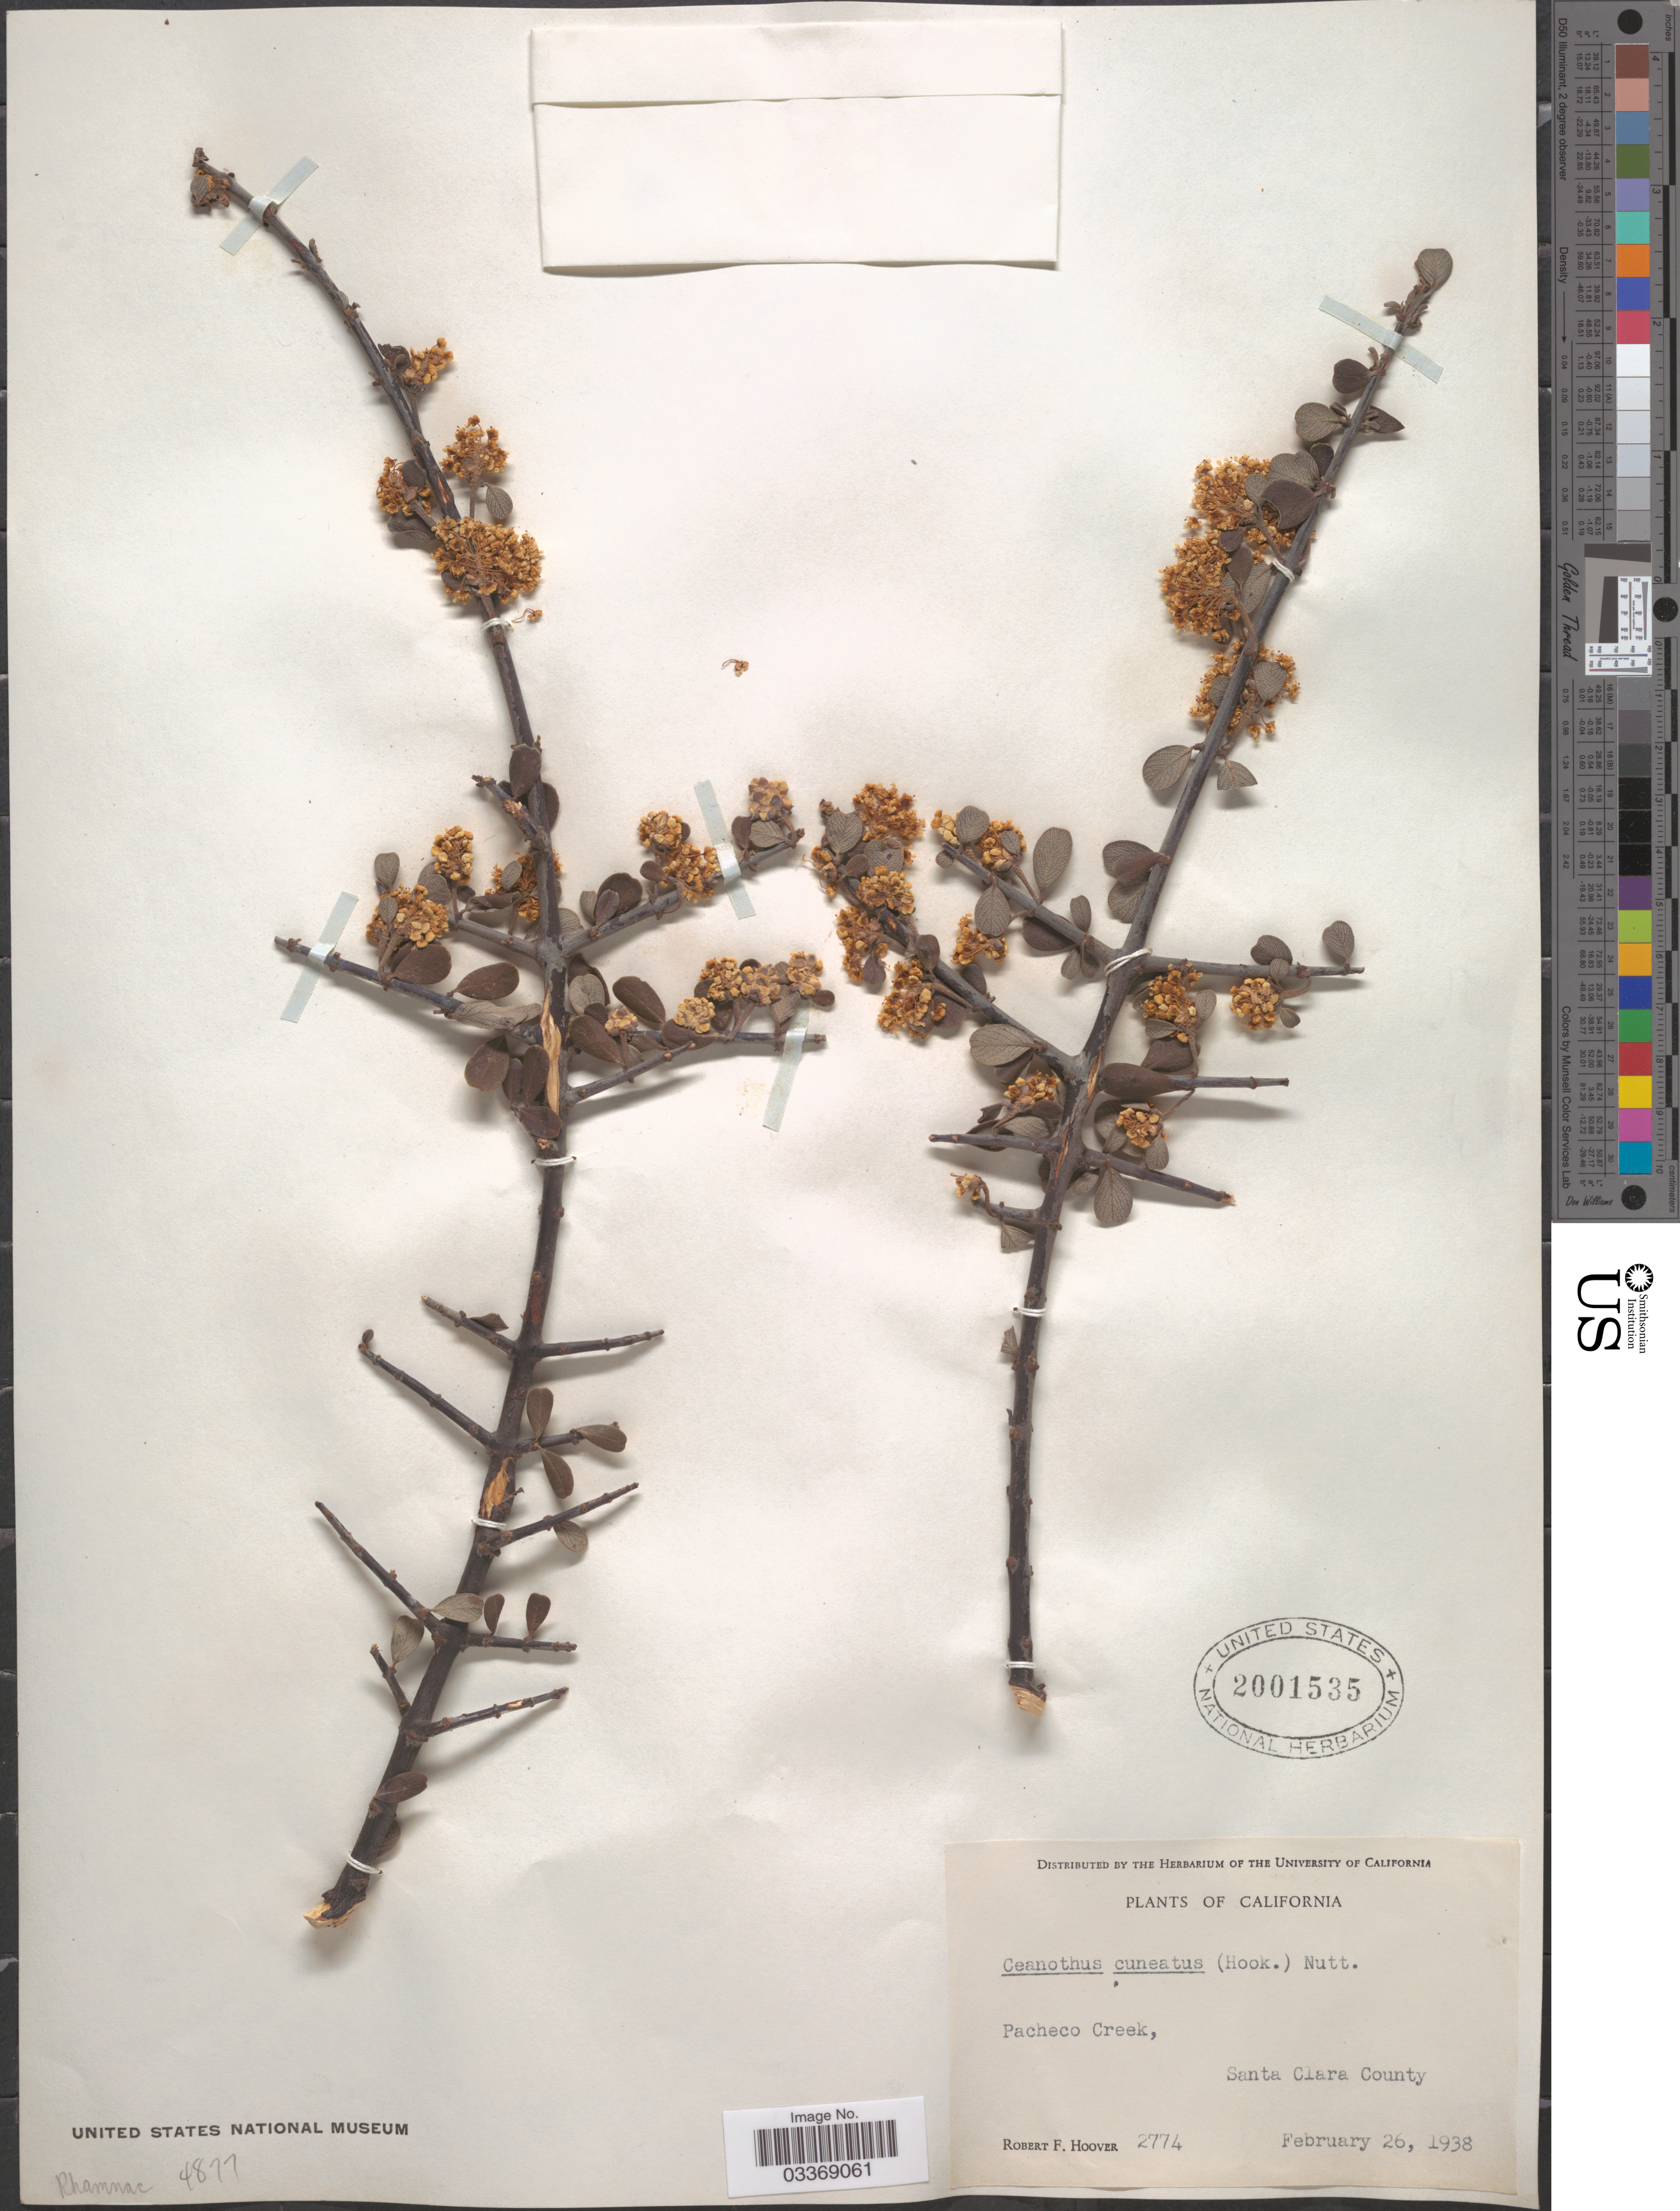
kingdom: Plantae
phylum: Tracheophyta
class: Magnoliopsida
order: Rosales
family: Rhamnaceae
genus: Ceanothus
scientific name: Ceanothus cuneatus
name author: (Hook.) Nutt.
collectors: R. F. Hoover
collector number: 2774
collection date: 1938-02-26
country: United States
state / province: California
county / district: Santa Clara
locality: Pacheco Creek, Santa Clara County.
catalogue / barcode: US 2001535